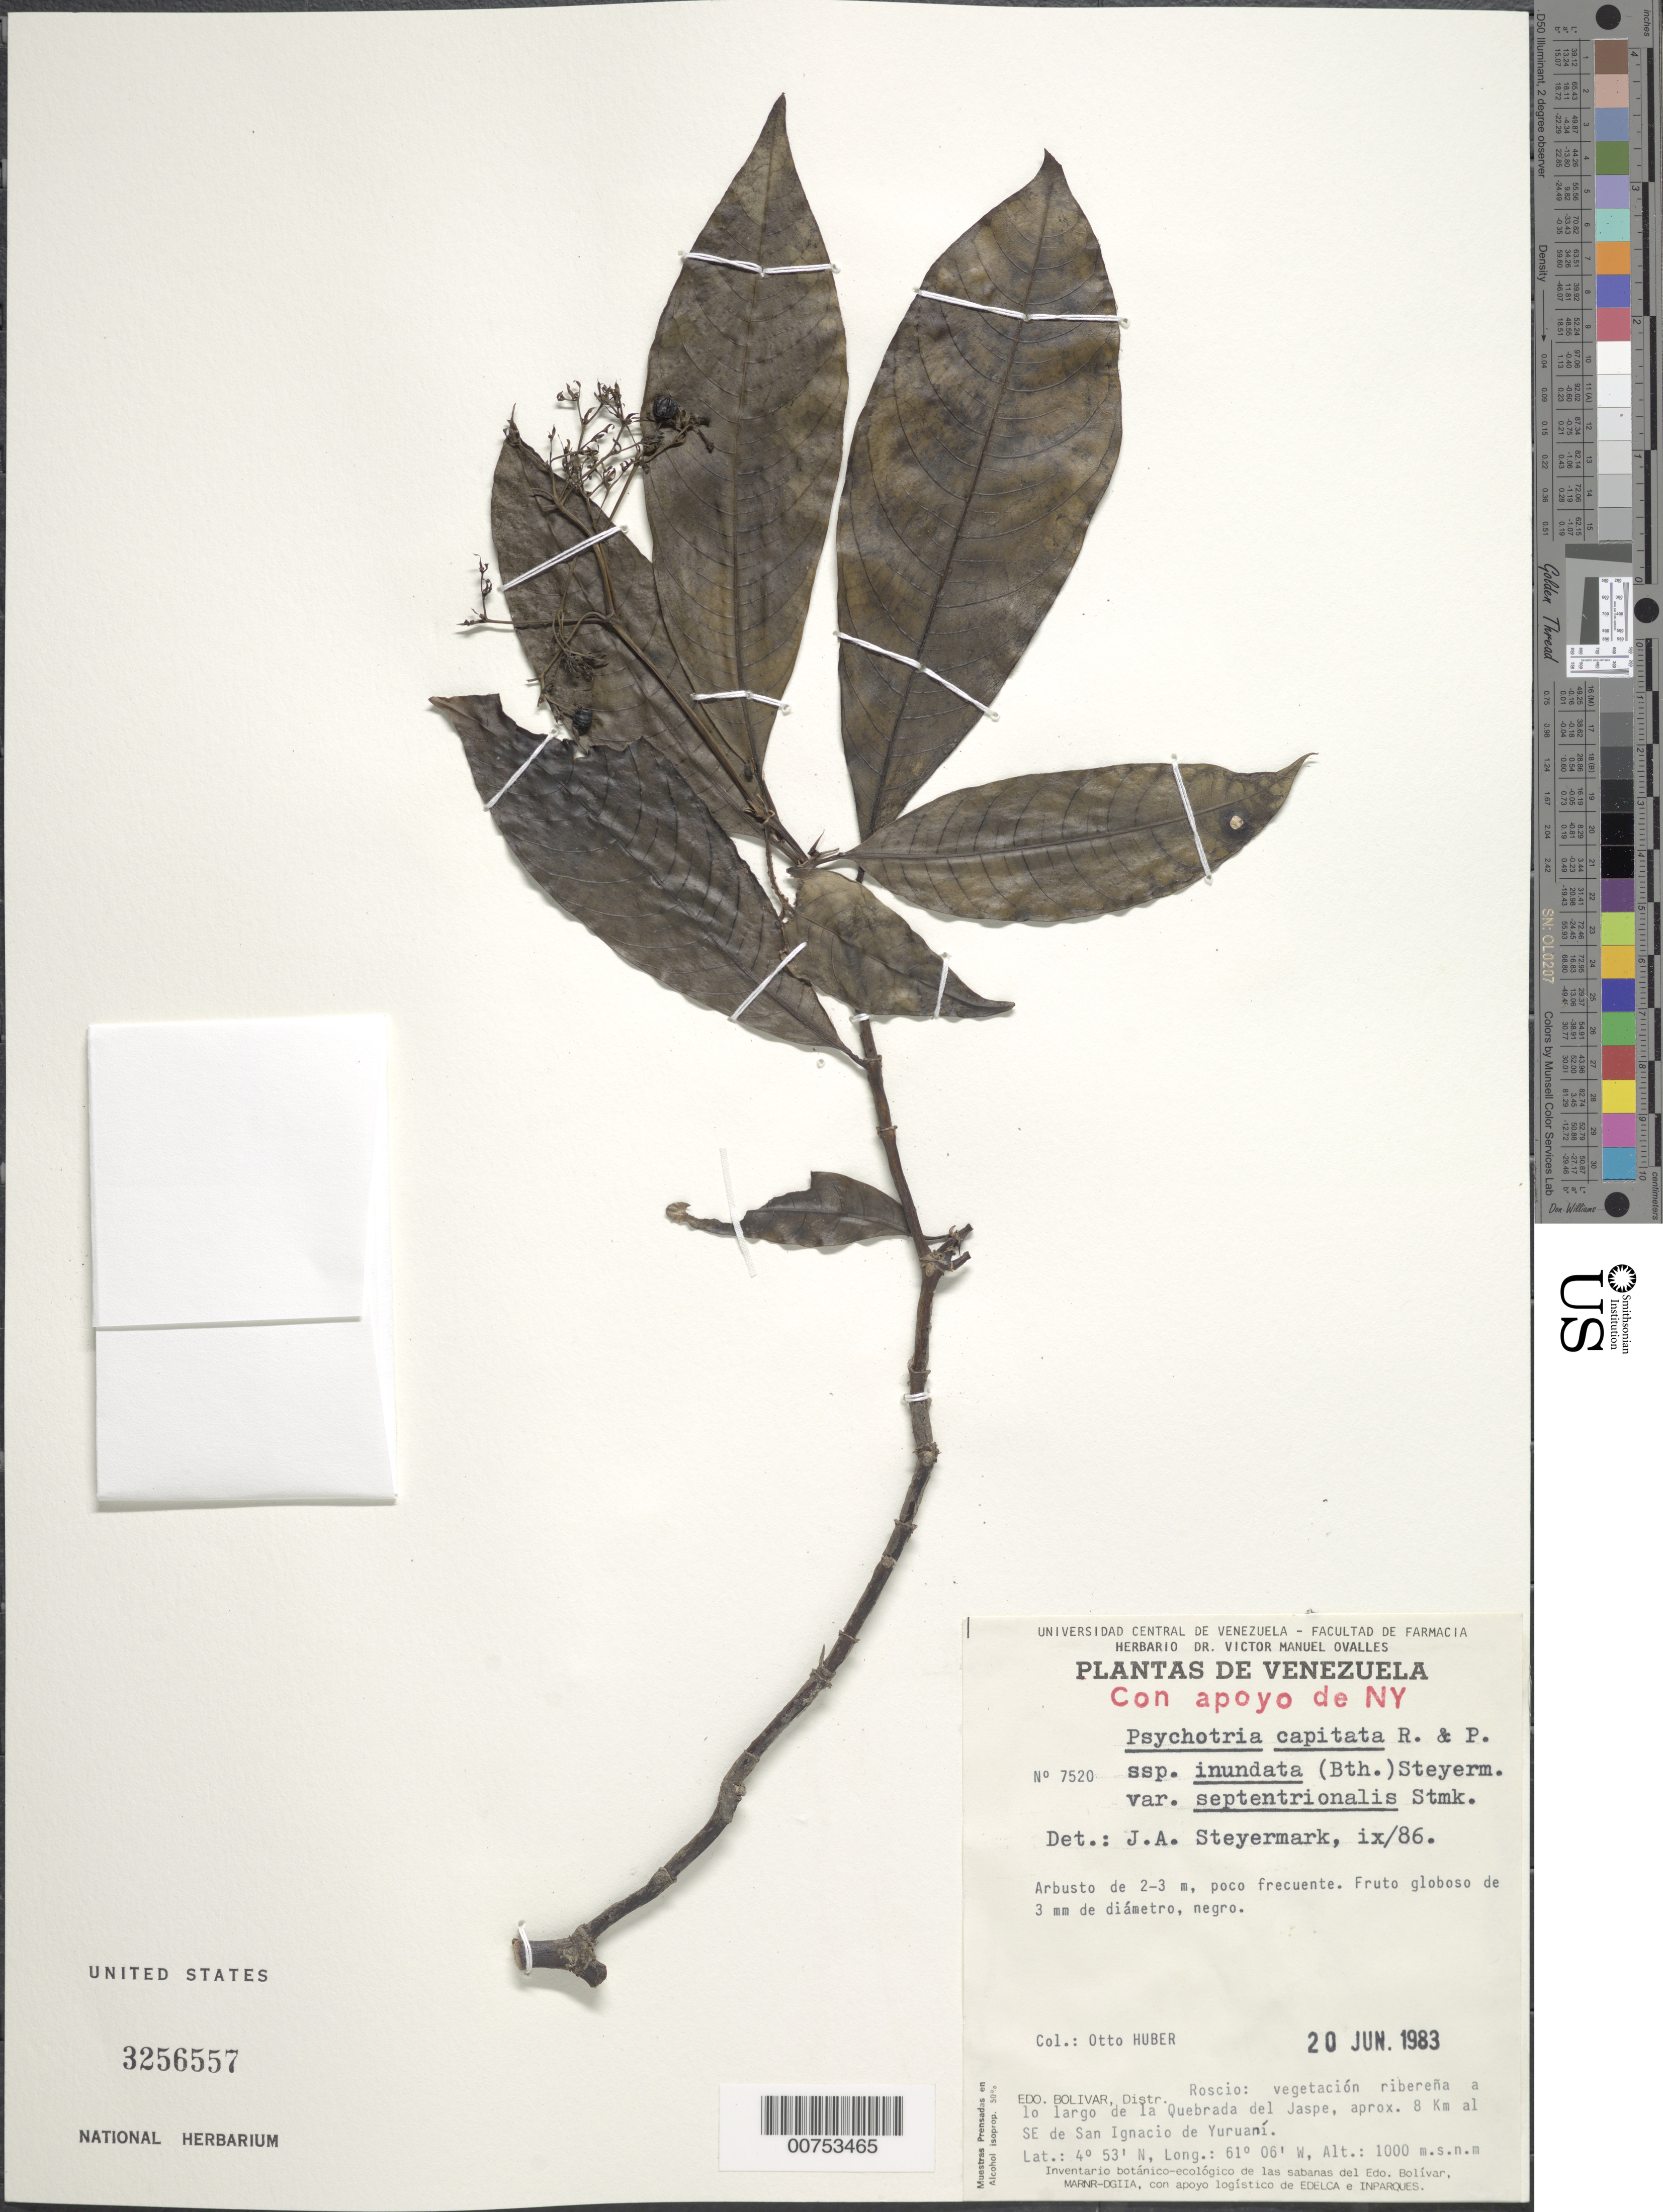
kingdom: Plantae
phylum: Tracheophyta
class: Magnoliopsida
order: Gentianales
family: Rubiaceae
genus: Psychotria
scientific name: Psychotria capitata subsp. inundata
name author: (Benth.) Steyerm.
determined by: Steyermark, Julian A., (VEN)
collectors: O. Huber & C. Alarcon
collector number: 7520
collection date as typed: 20-Jun-83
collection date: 1983-06-20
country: Venezuela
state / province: Bolívar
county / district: Roscio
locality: Quebrada del Jaspe, aprox. 8 km al SE de San Ignacio de Yuruani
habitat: Vegetación riberena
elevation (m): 1000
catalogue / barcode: US 3256557